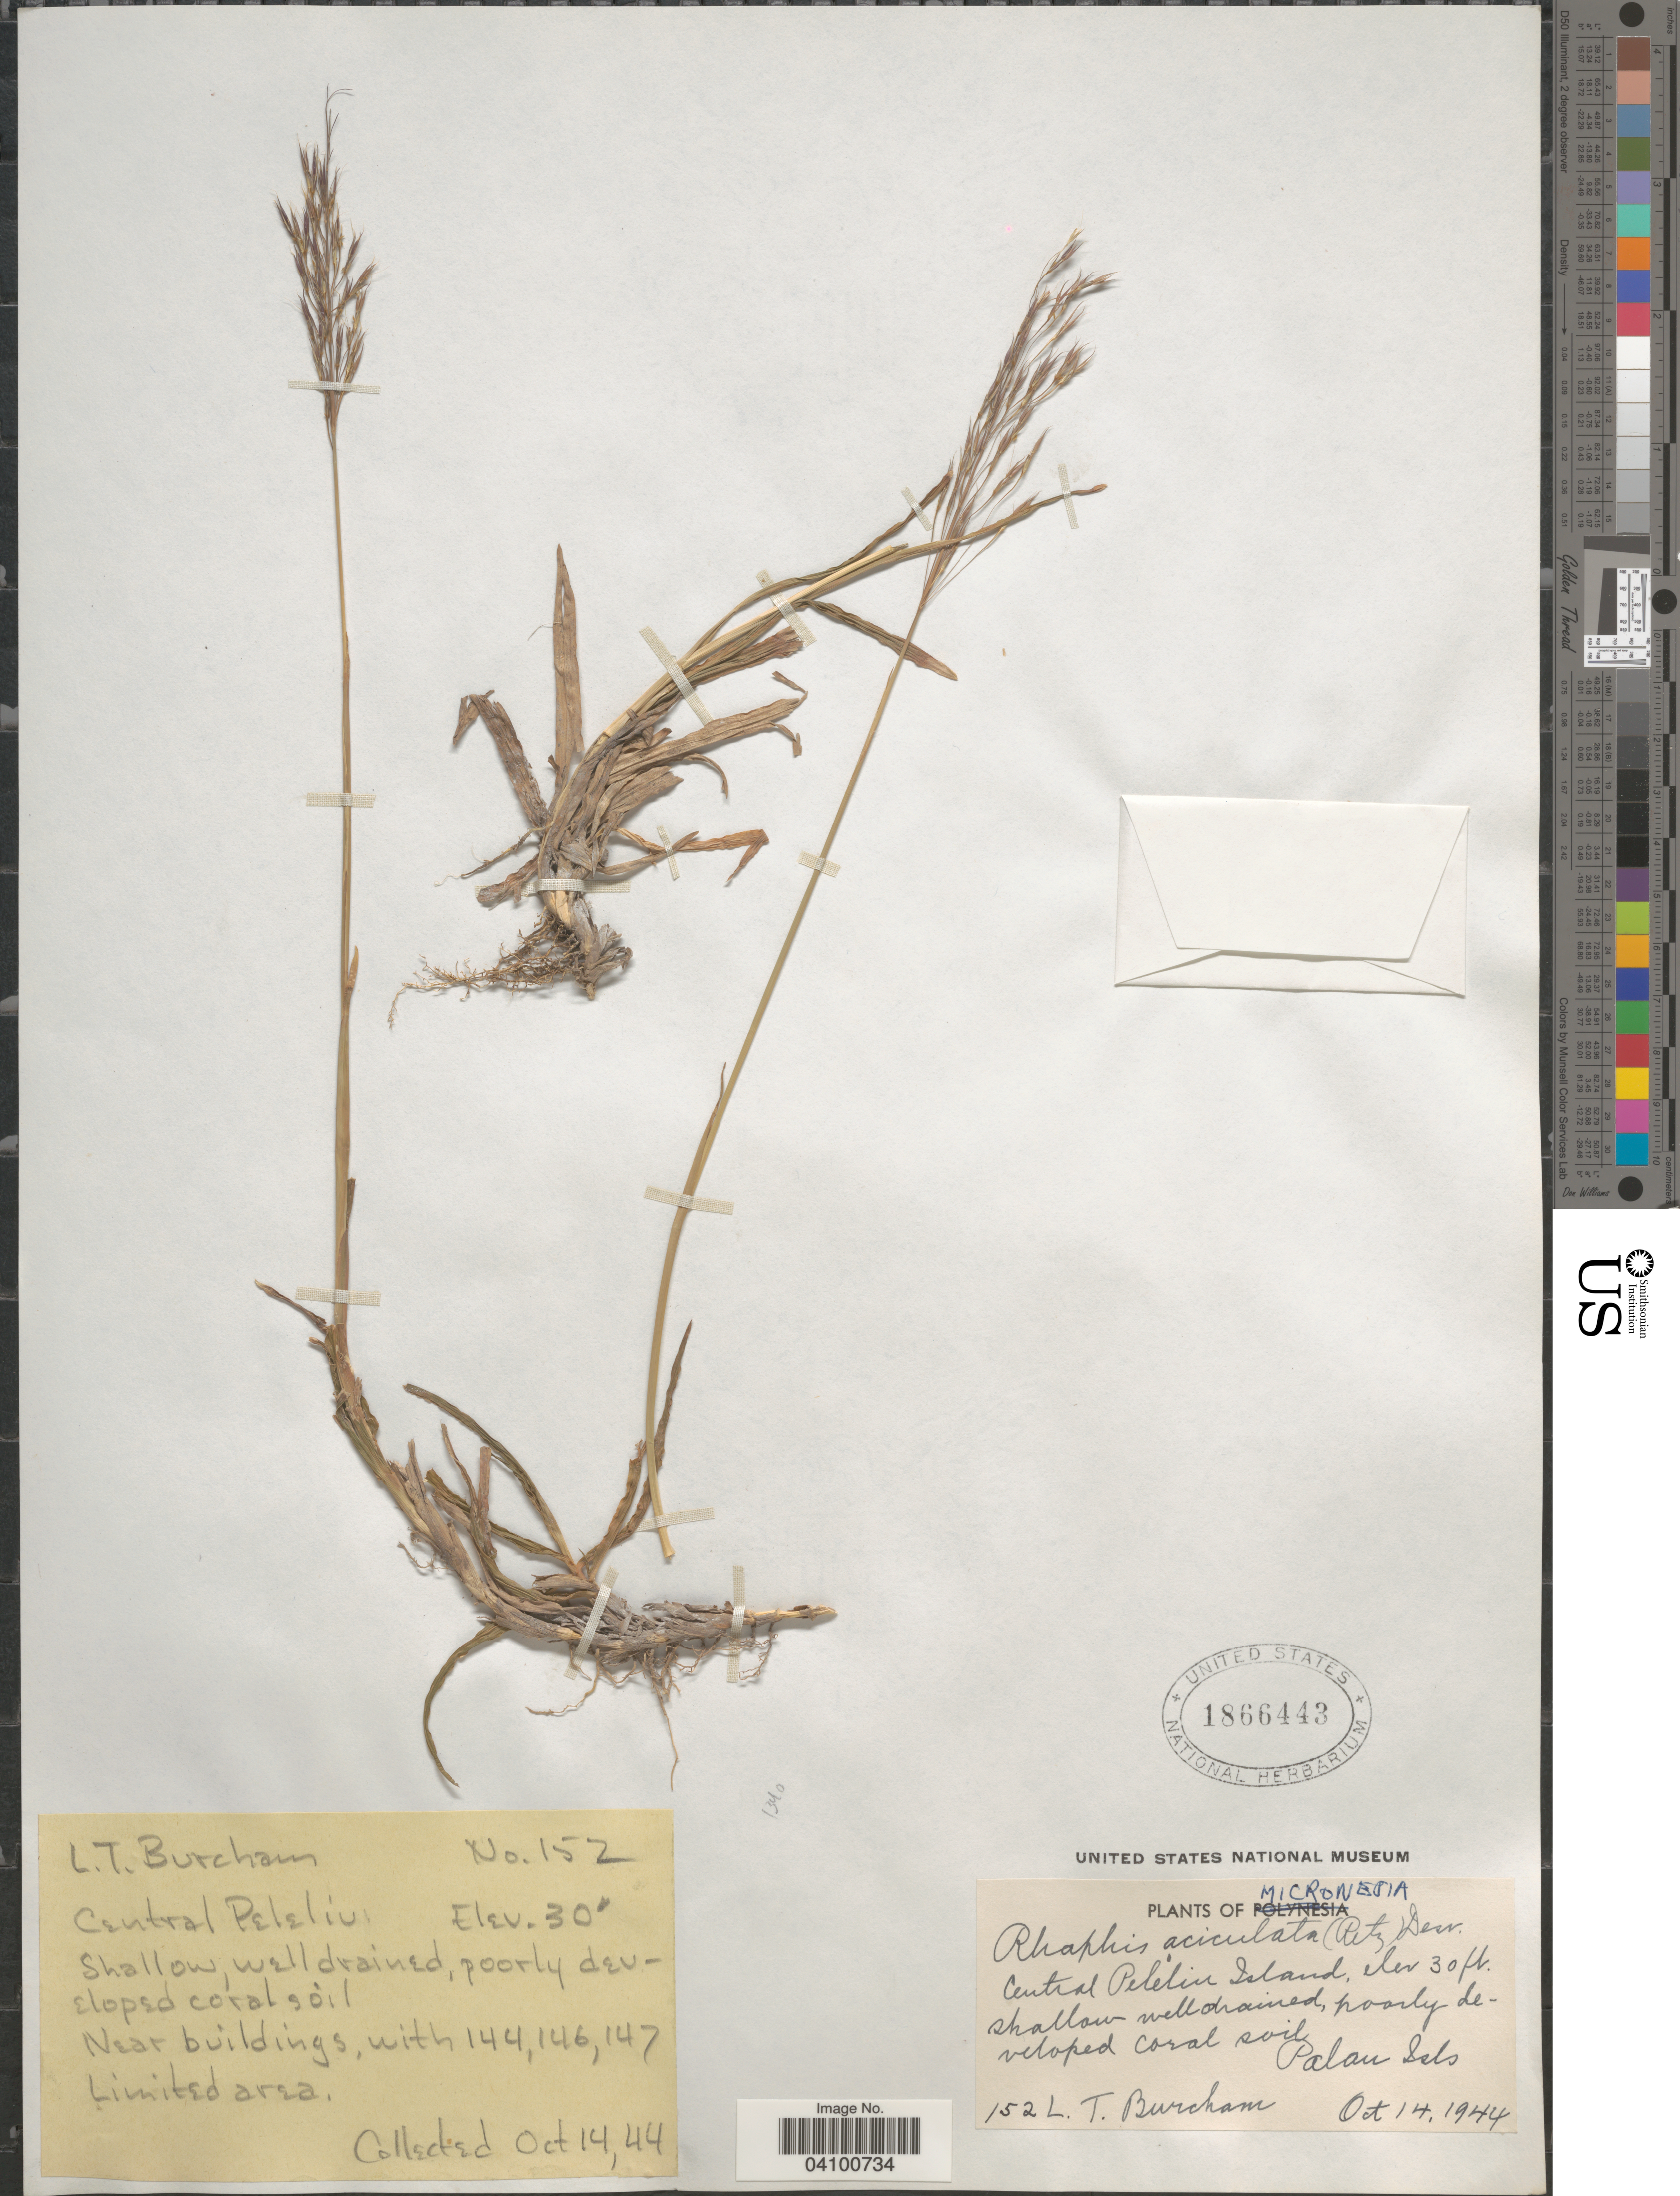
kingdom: Plantae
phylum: Tracheophyta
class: Liliopsida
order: Poales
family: Poaceae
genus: Chrysopogon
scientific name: Chrysopogon aciculatus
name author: (Retz.) Trin.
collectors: L. Burcham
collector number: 152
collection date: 1944-10-14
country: Micronesia, Federated States of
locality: Central Peleliu Island. Palau Isls.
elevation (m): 9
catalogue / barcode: US 1866443